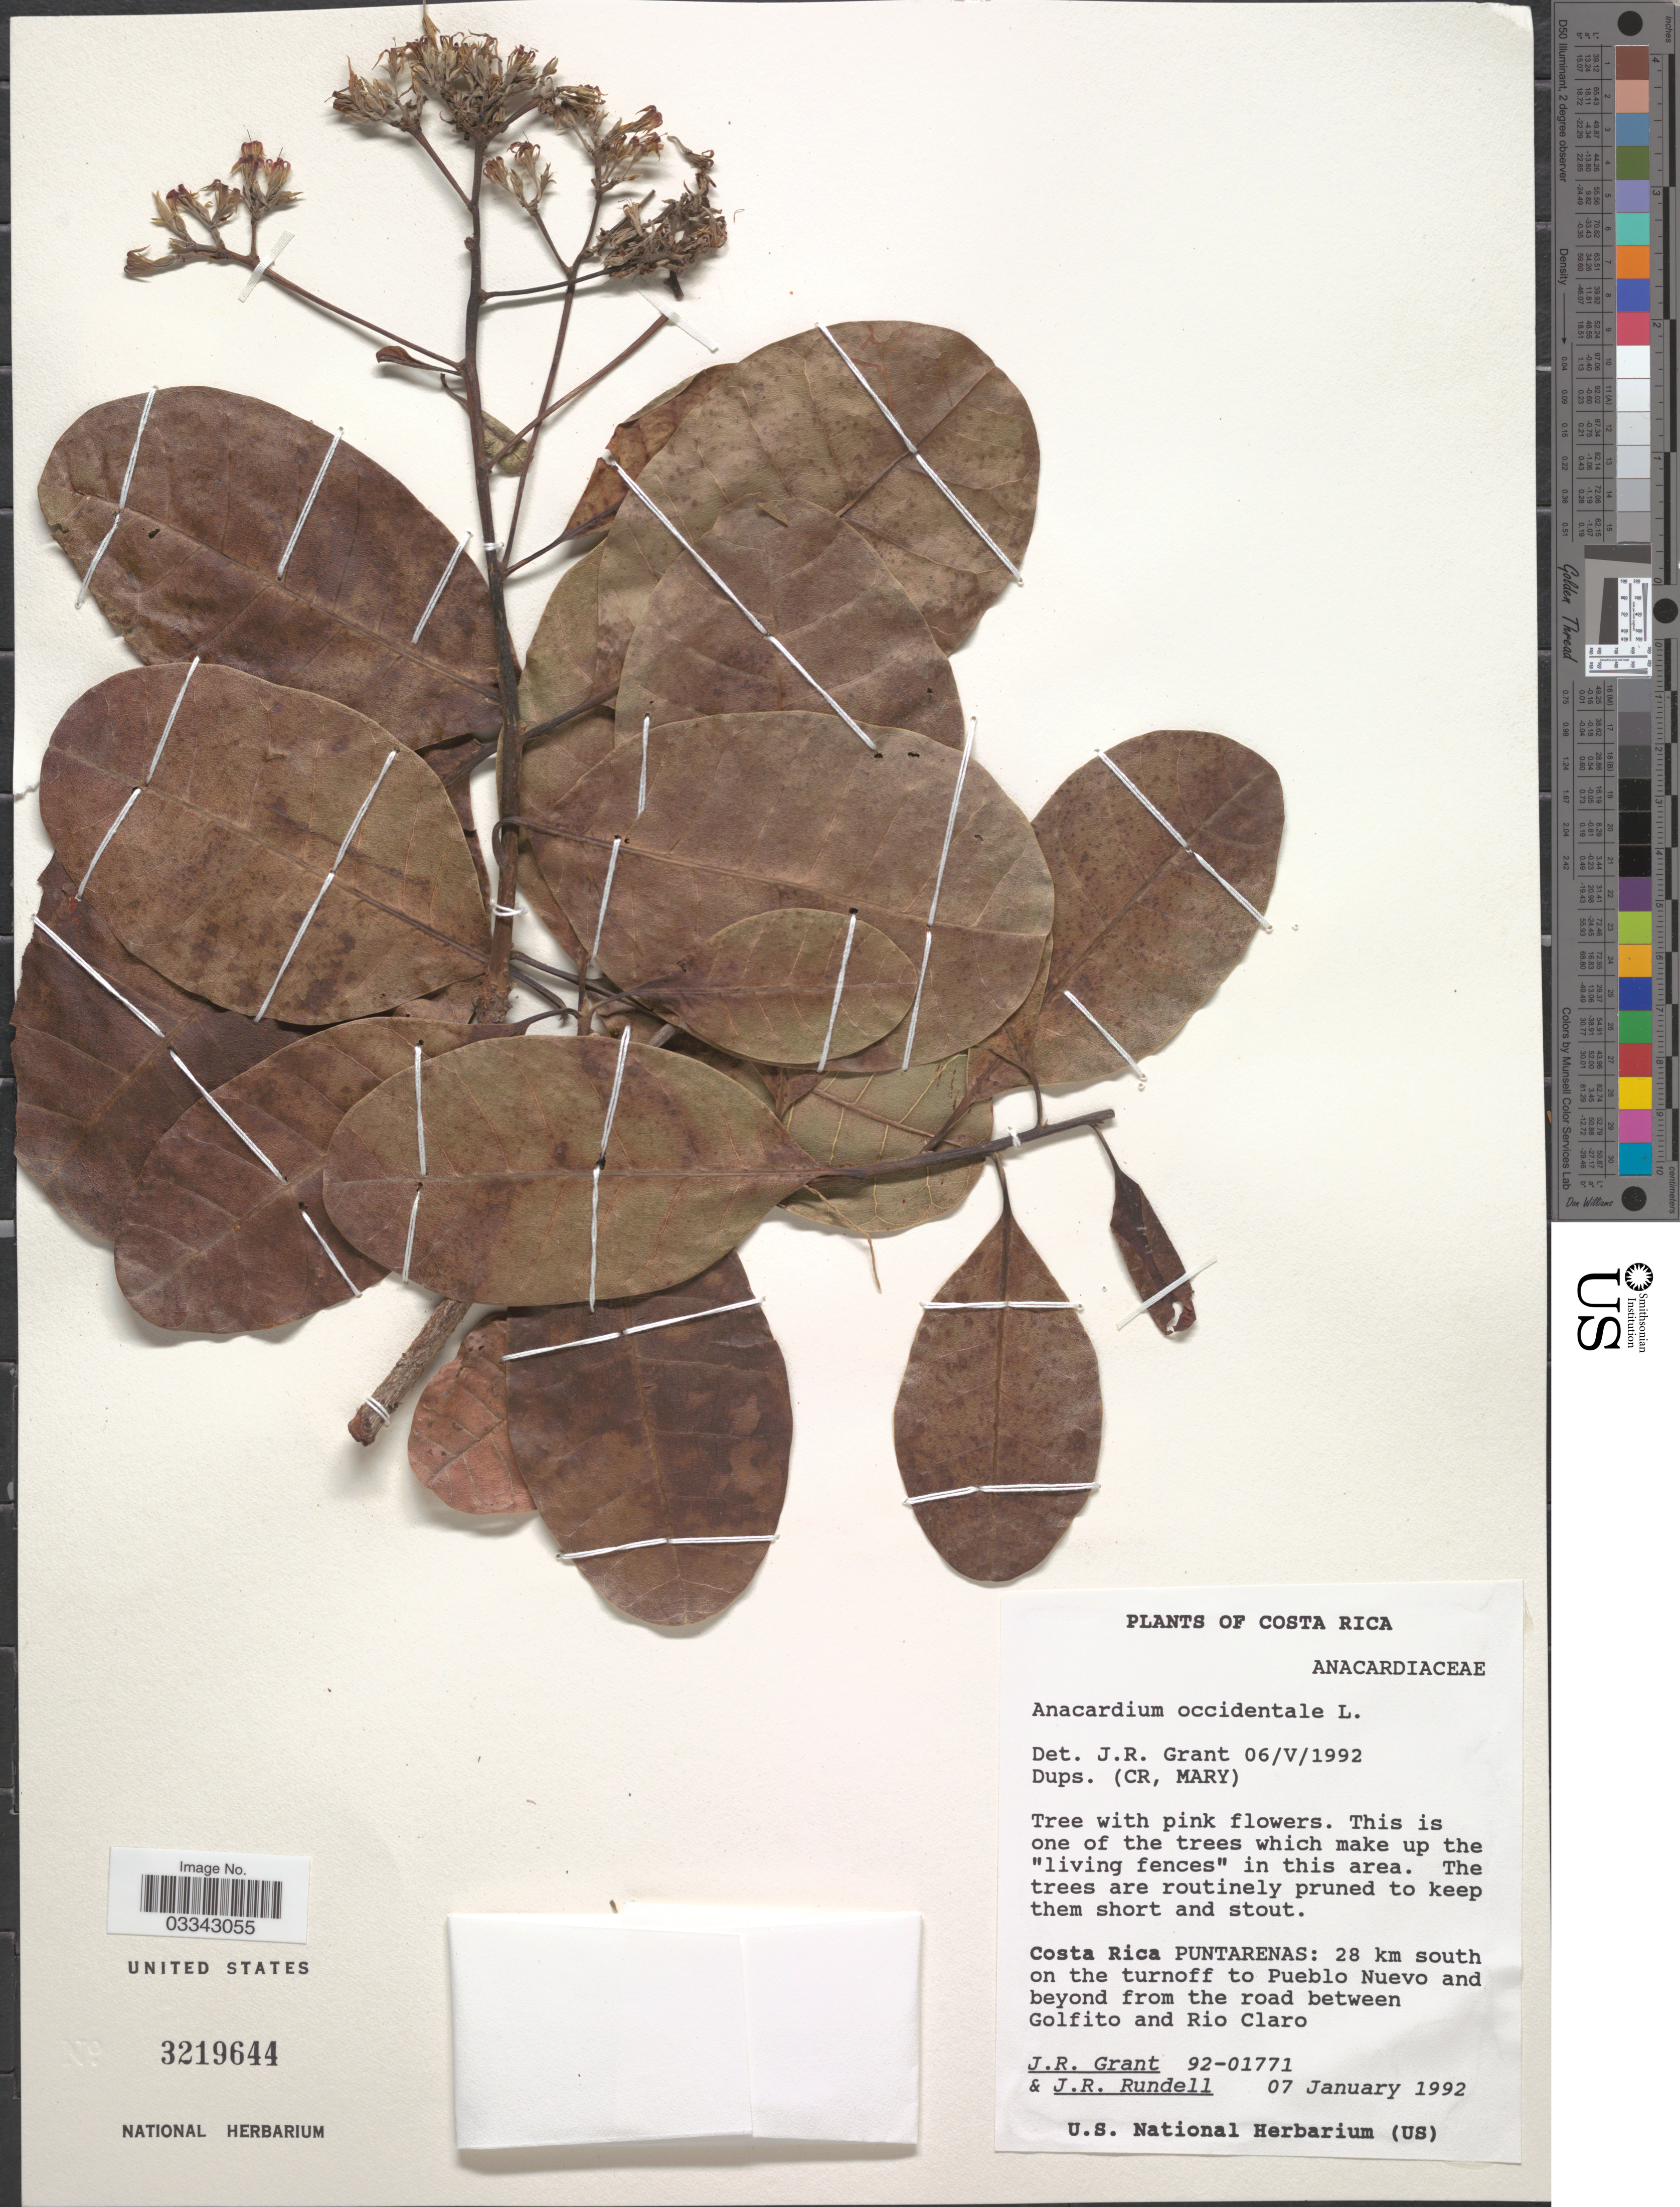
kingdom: Plantae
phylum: Tracheophyta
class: Magnoliopsida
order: Sapindales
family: Anacardiaceae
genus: Anacardium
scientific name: Anacardium occidentale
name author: L.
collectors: J. Grant & J. R. Rundell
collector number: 92-01771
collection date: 1992-01-07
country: Costa Rica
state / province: Puntarenas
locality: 28 km south on the turnoff to Pueblo Nuevo and beyond from the road between Golfito and Rio Claro.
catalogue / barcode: US 3219644